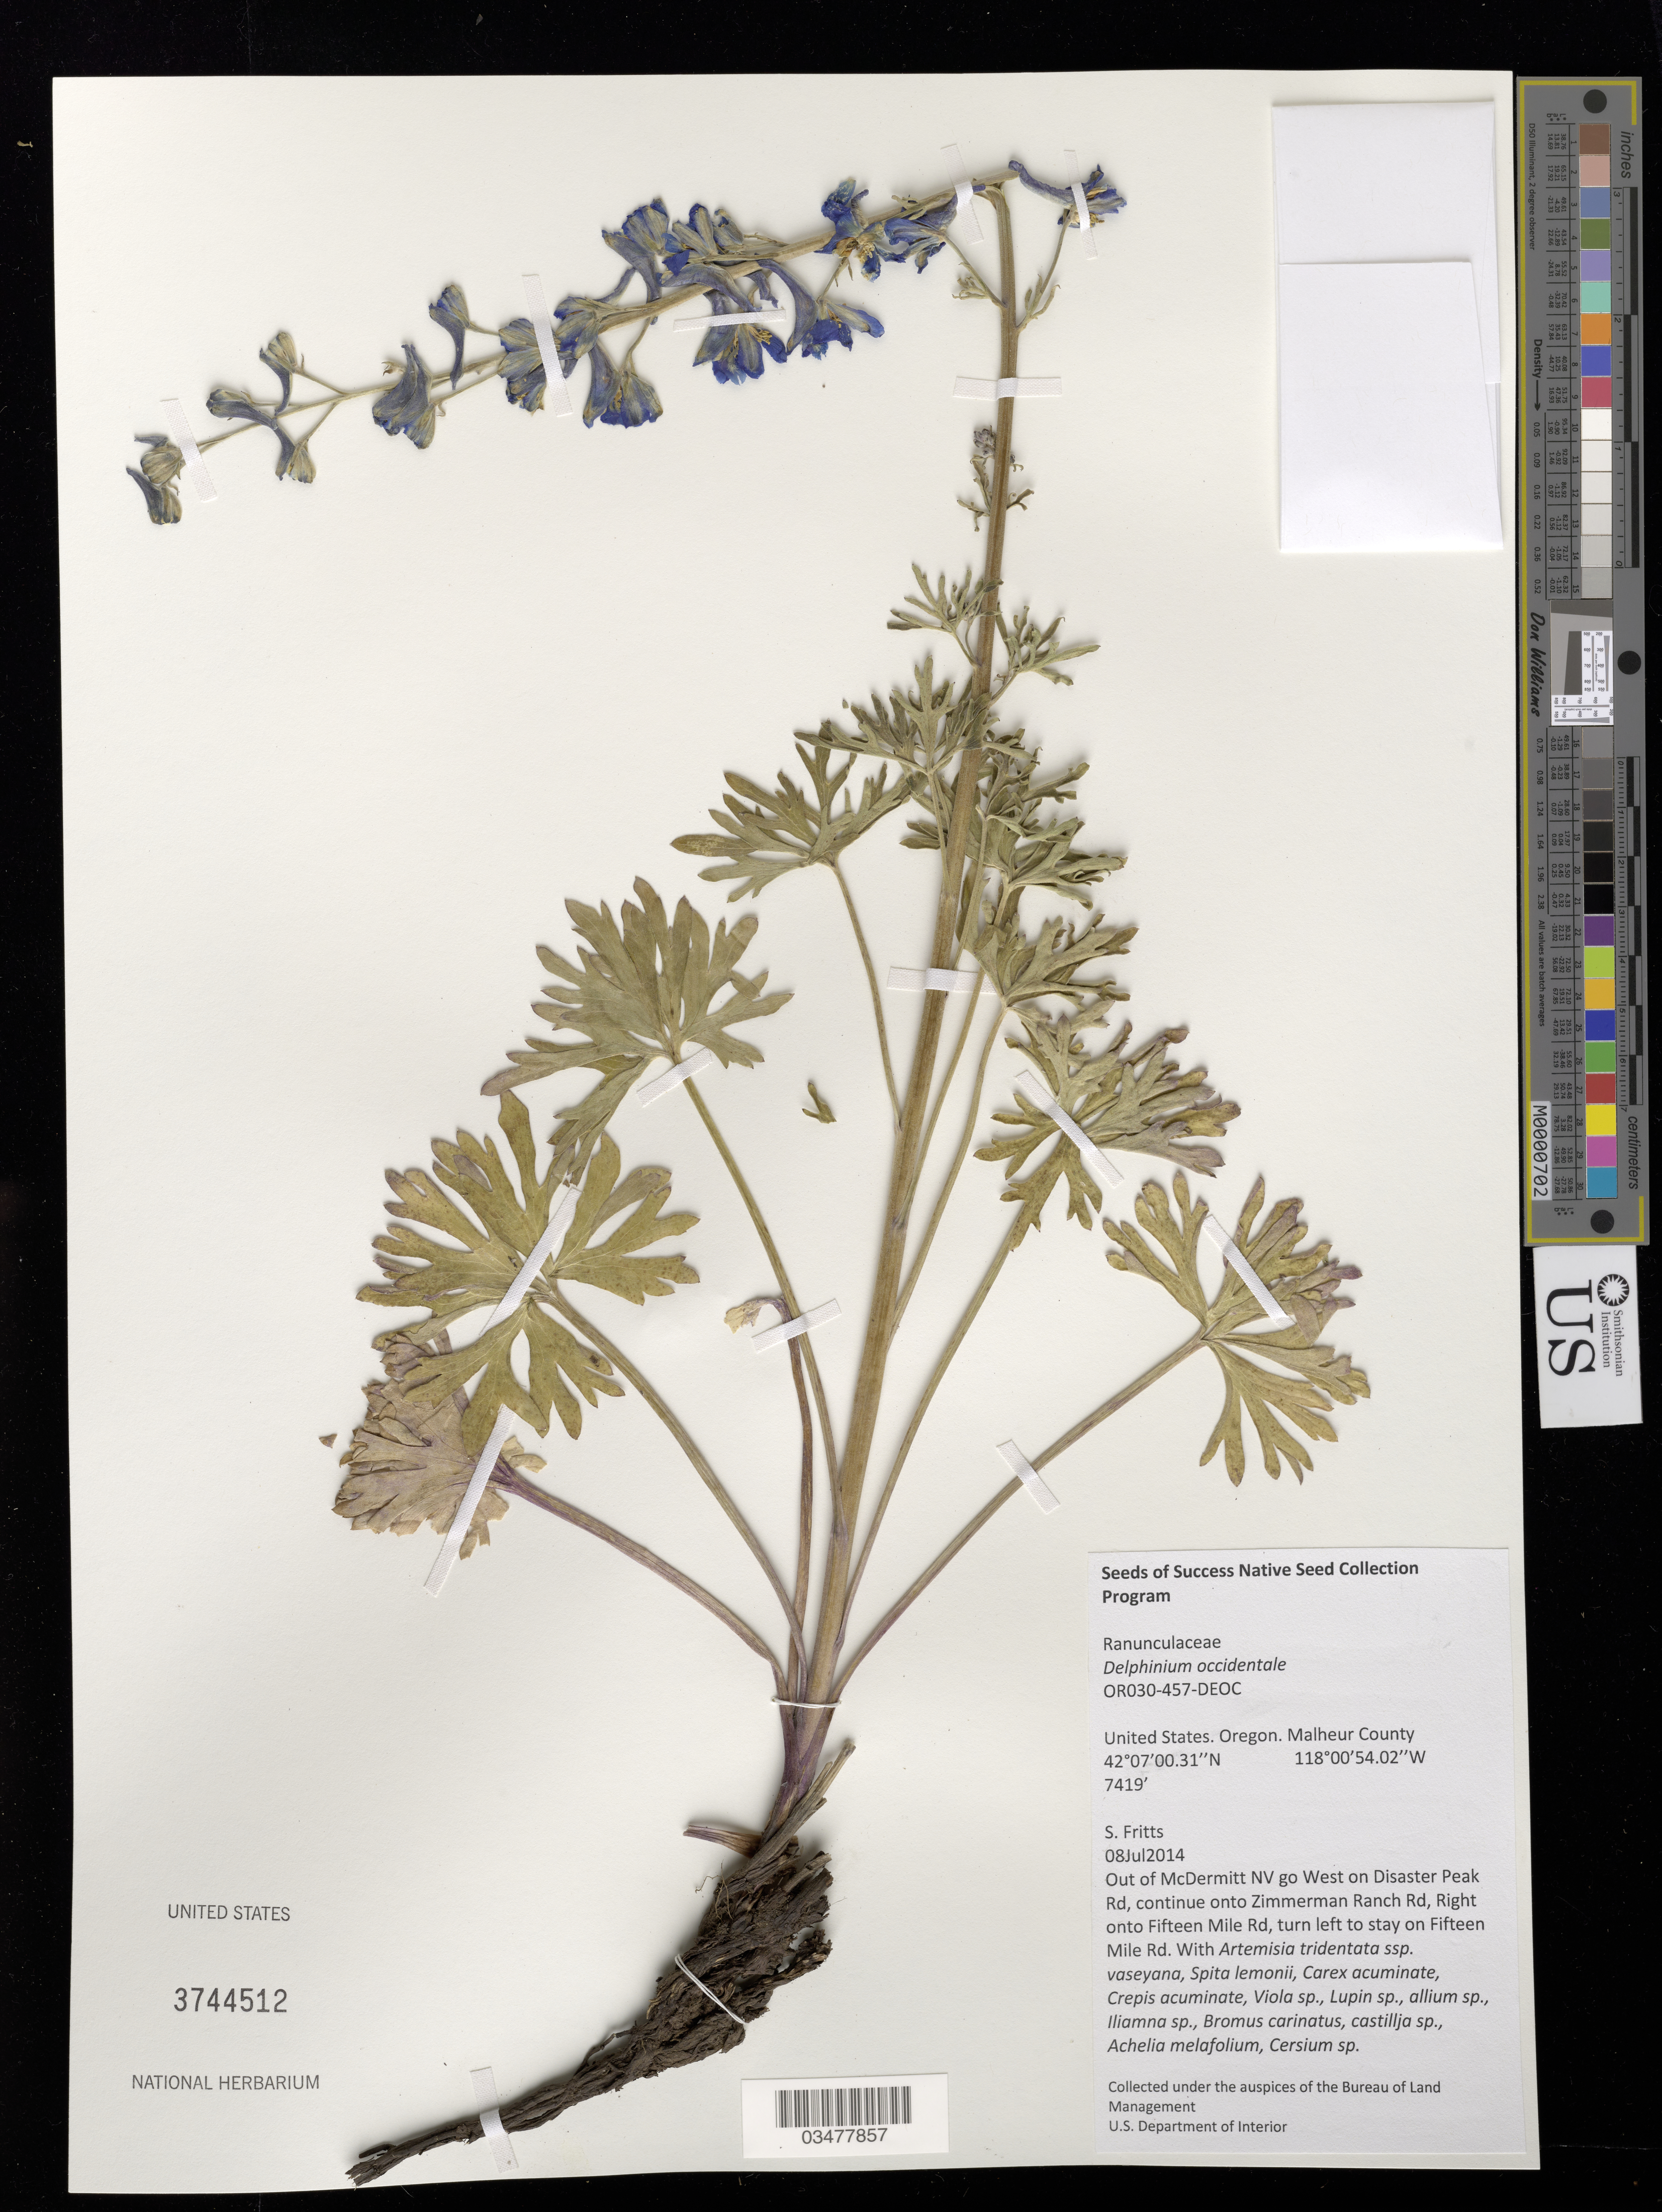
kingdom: Plantae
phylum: Tracheophyta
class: Magnoliopsida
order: Ranunculales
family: Ranunculaceae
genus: Delphinium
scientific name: Delphinium x occidentale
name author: (S. Watson) S. Watson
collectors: S. Fritts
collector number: OR030-457-DEOC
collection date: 2014-07-08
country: United States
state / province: Oregon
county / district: Malheur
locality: Fifteen Mile Rd.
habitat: With Spita lemonii, Viola sp., Lupin sp., Cersium sp., etc..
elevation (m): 2261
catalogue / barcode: US 3744512